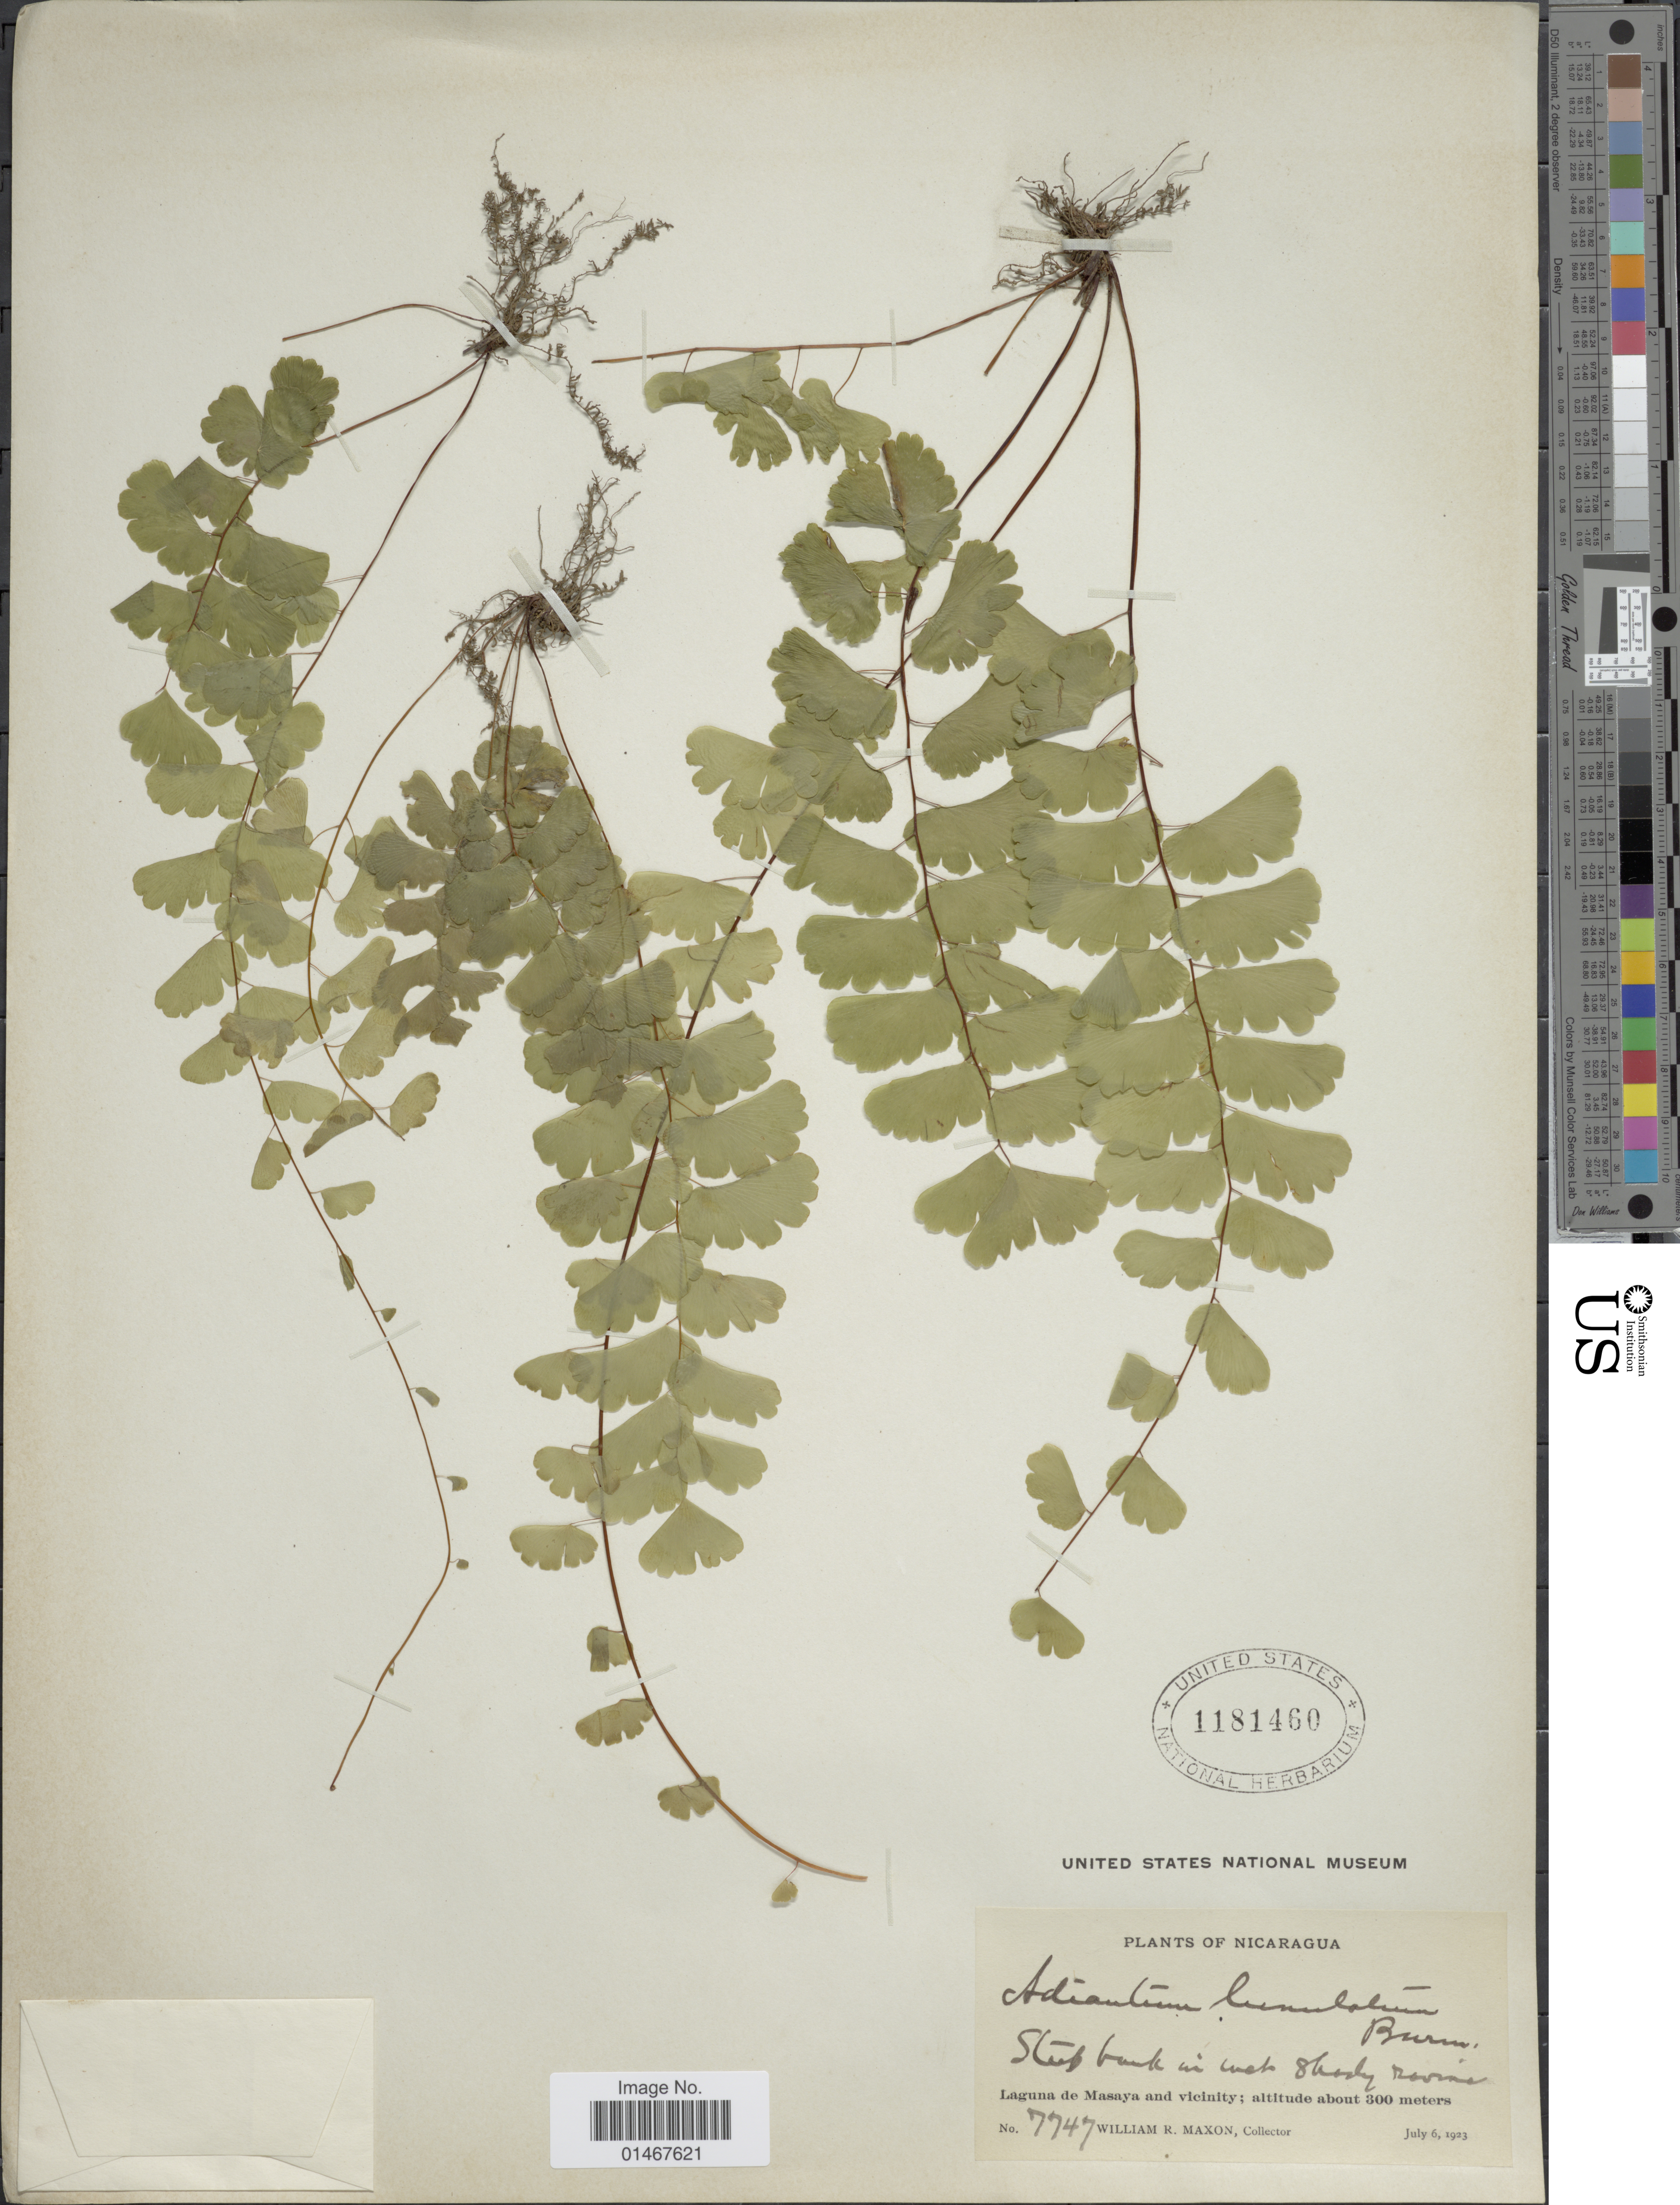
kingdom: Plantae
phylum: Tracheophyta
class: Polypodiopsida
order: Polypodiales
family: Pteridaceae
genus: Adiantum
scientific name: Adiantum philippense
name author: L.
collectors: W. R. Maxon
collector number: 7747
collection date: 1923-07-06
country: Nicaragua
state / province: Masaya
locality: Laguna de Masaya and vicinity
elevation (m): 300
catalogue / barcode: US 1181460